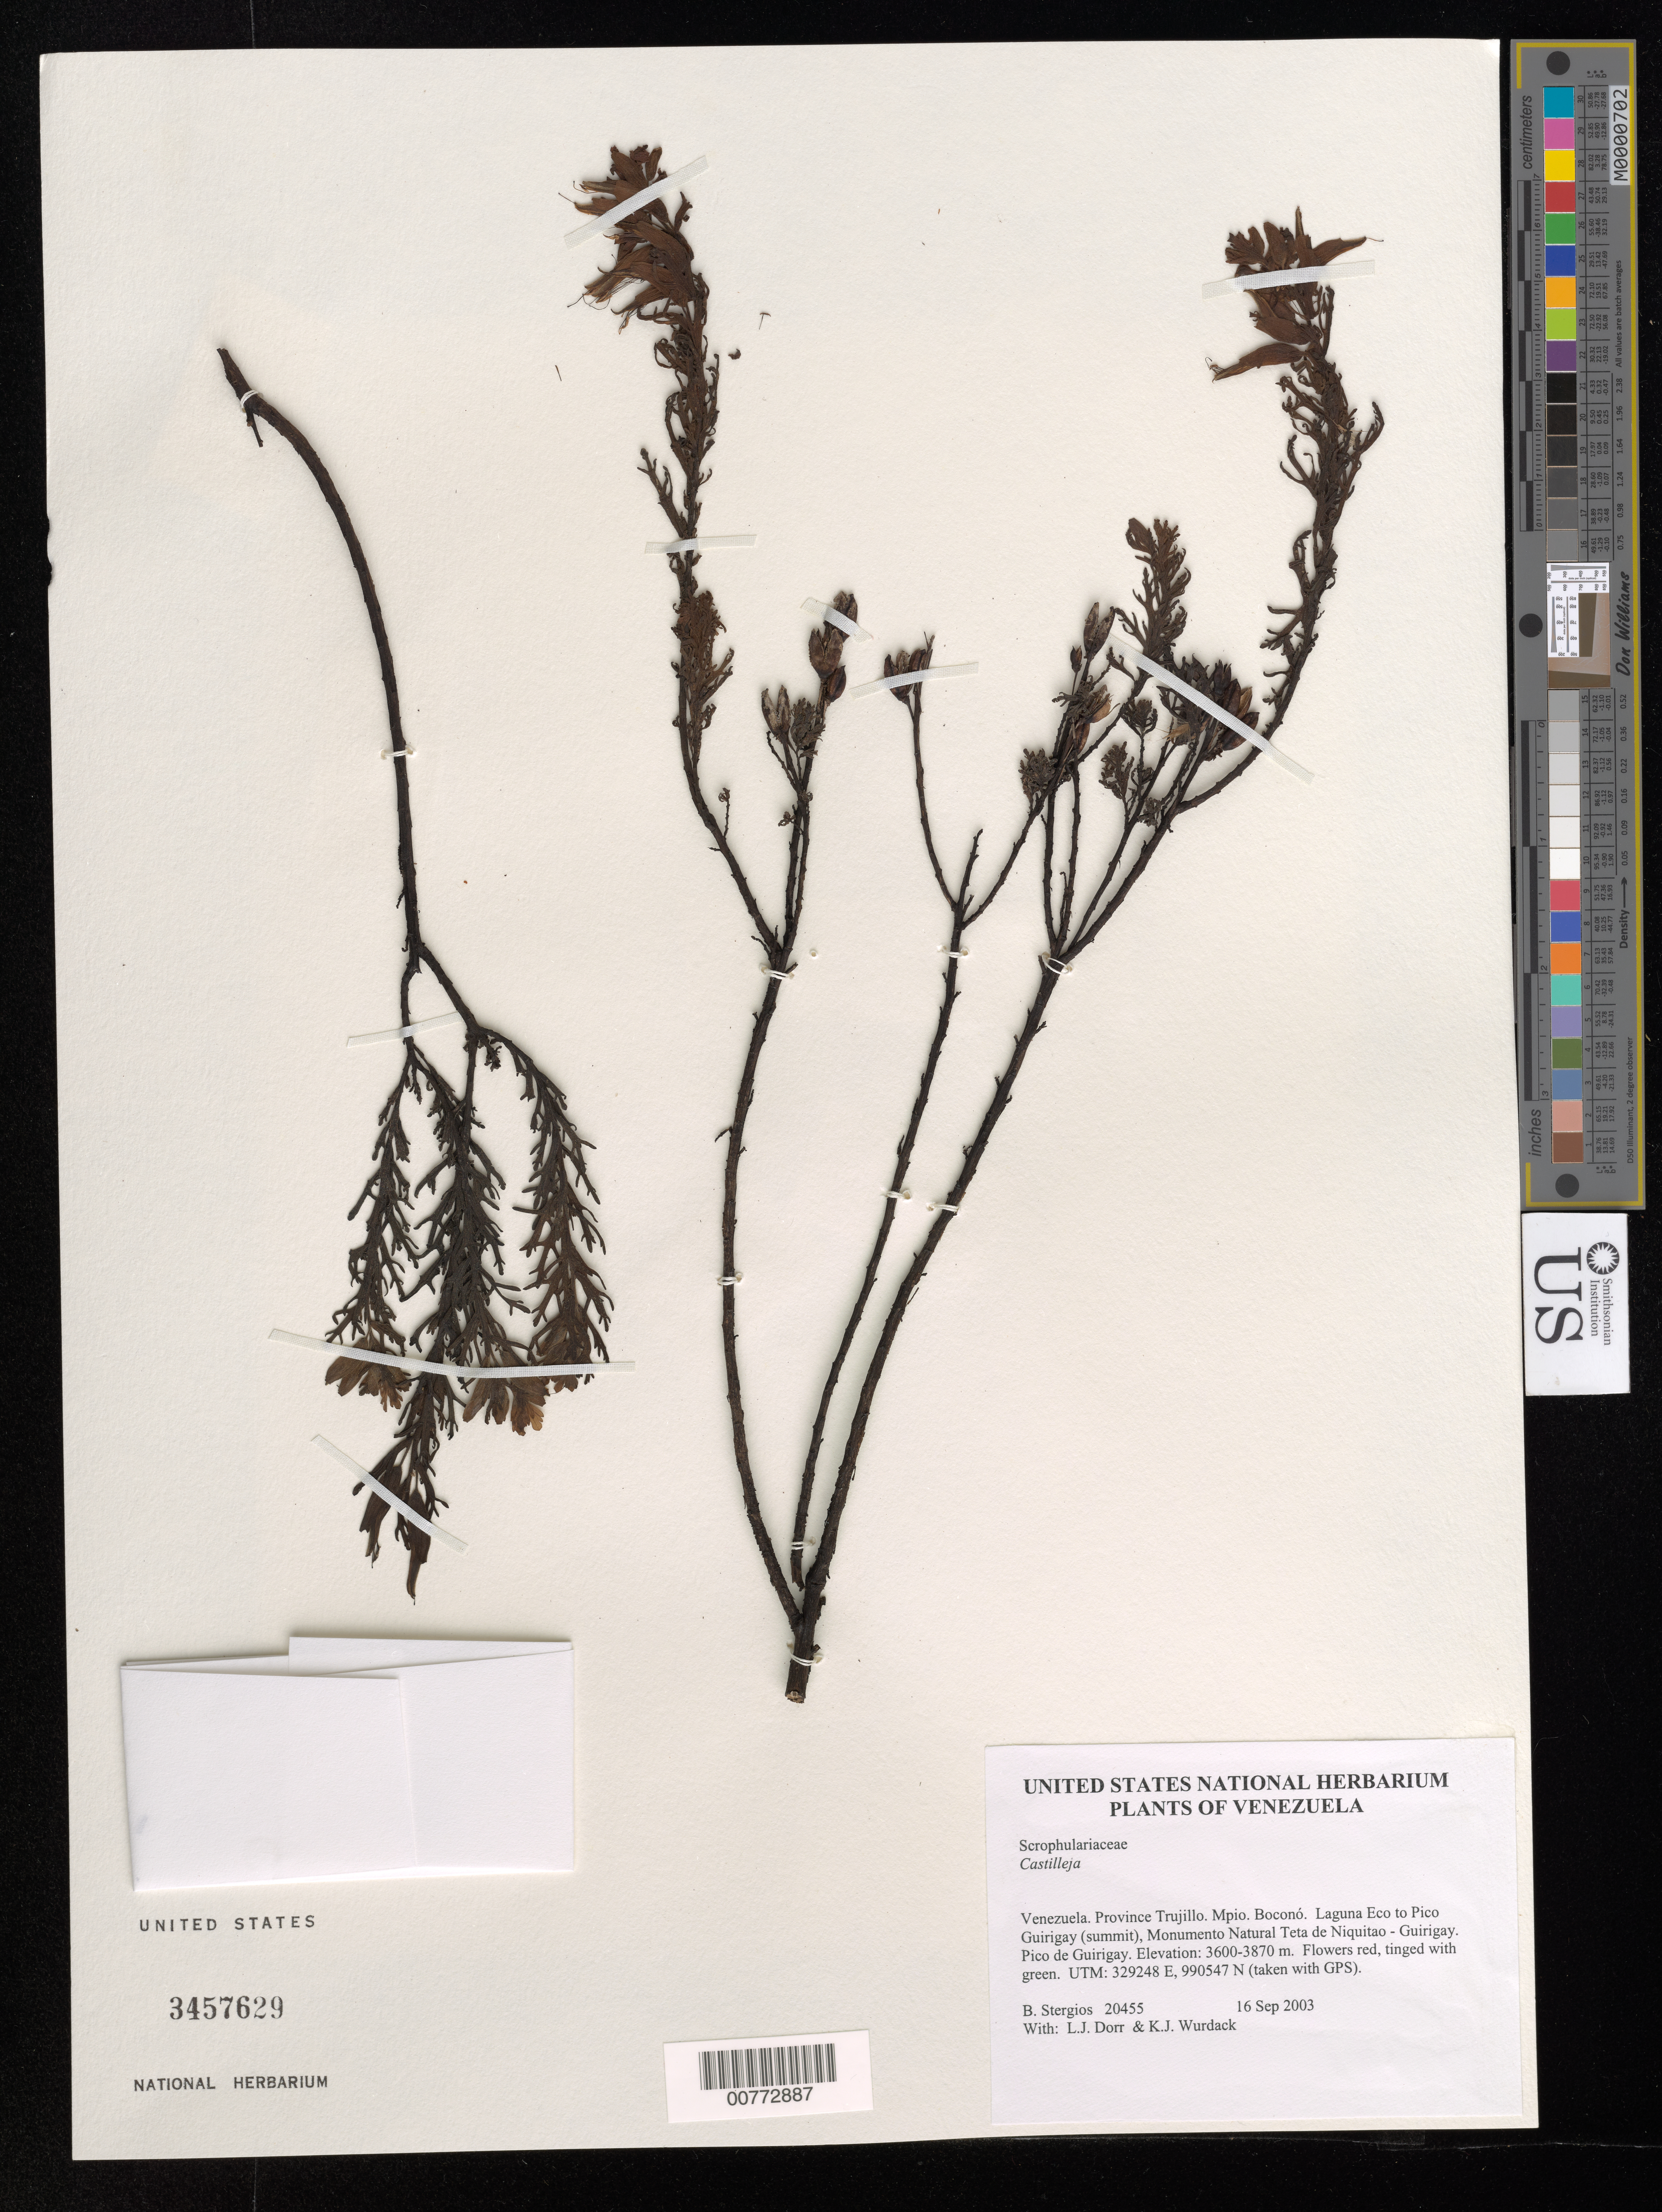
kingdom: Plantae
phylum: Tracheophyta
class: Magnoliopsida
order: Lamiales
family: Orobanchaceae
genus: Castilleja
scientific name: Castilleja sp.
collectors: B. G. Stergios, L. J. Dorr & K. Wurdack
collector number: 20455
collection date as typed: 16 Sep 2003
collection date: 2003-09-16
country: Venezuela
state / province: Trujillo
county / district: Boconó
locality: Laguna Eco to Pico Guirigay (summit), Monumento Natural Teta de Niquitao - Guirigay. Pico de Guirigay.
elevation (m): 3600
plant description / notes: PORT, US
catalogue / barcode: US 3457629